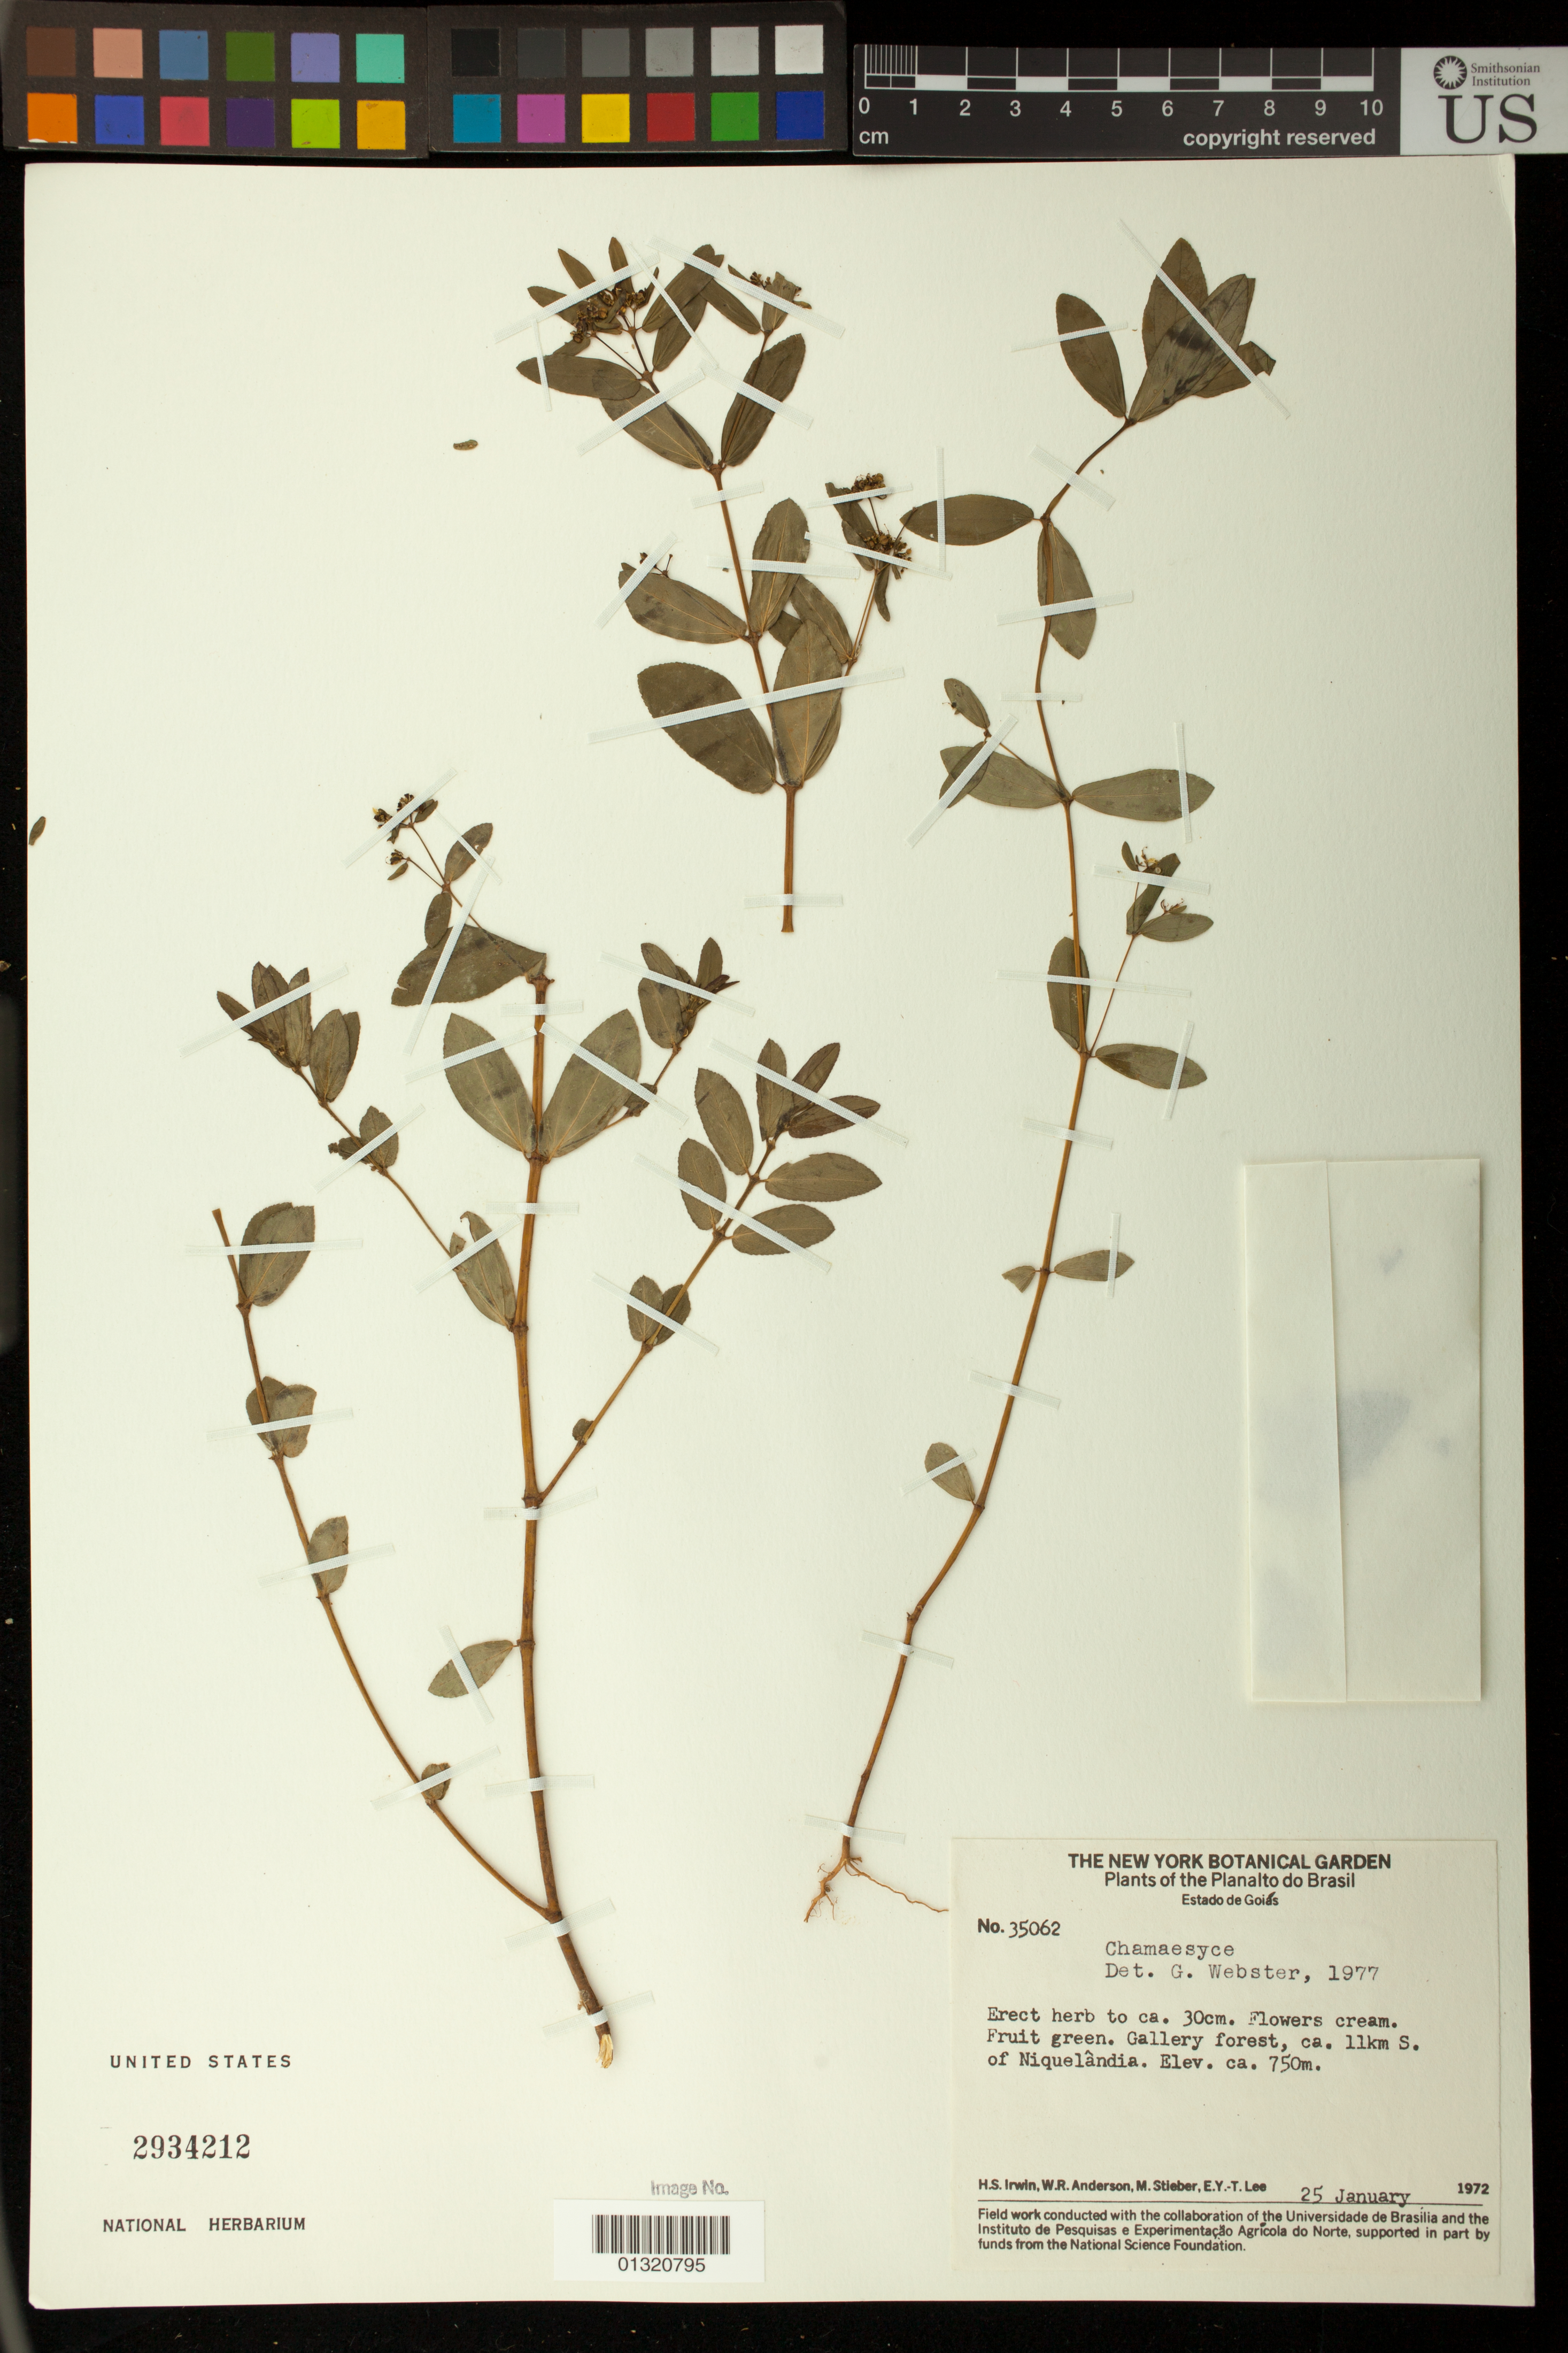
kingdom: Plantae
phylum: Tracheophyta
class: Magnoliopsida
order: Malpighiales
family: Euphorbiaceae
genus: Euphorbia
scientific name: Euphorbia sp.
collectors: H. Irwin, W. R. Anderson, M. Stieber & E. Lee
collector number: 35062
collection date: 1972-01-25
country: Brazil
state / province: Goiás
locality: ca. 11km S. of Niquelandia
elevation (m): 750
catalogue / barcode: US 2934212